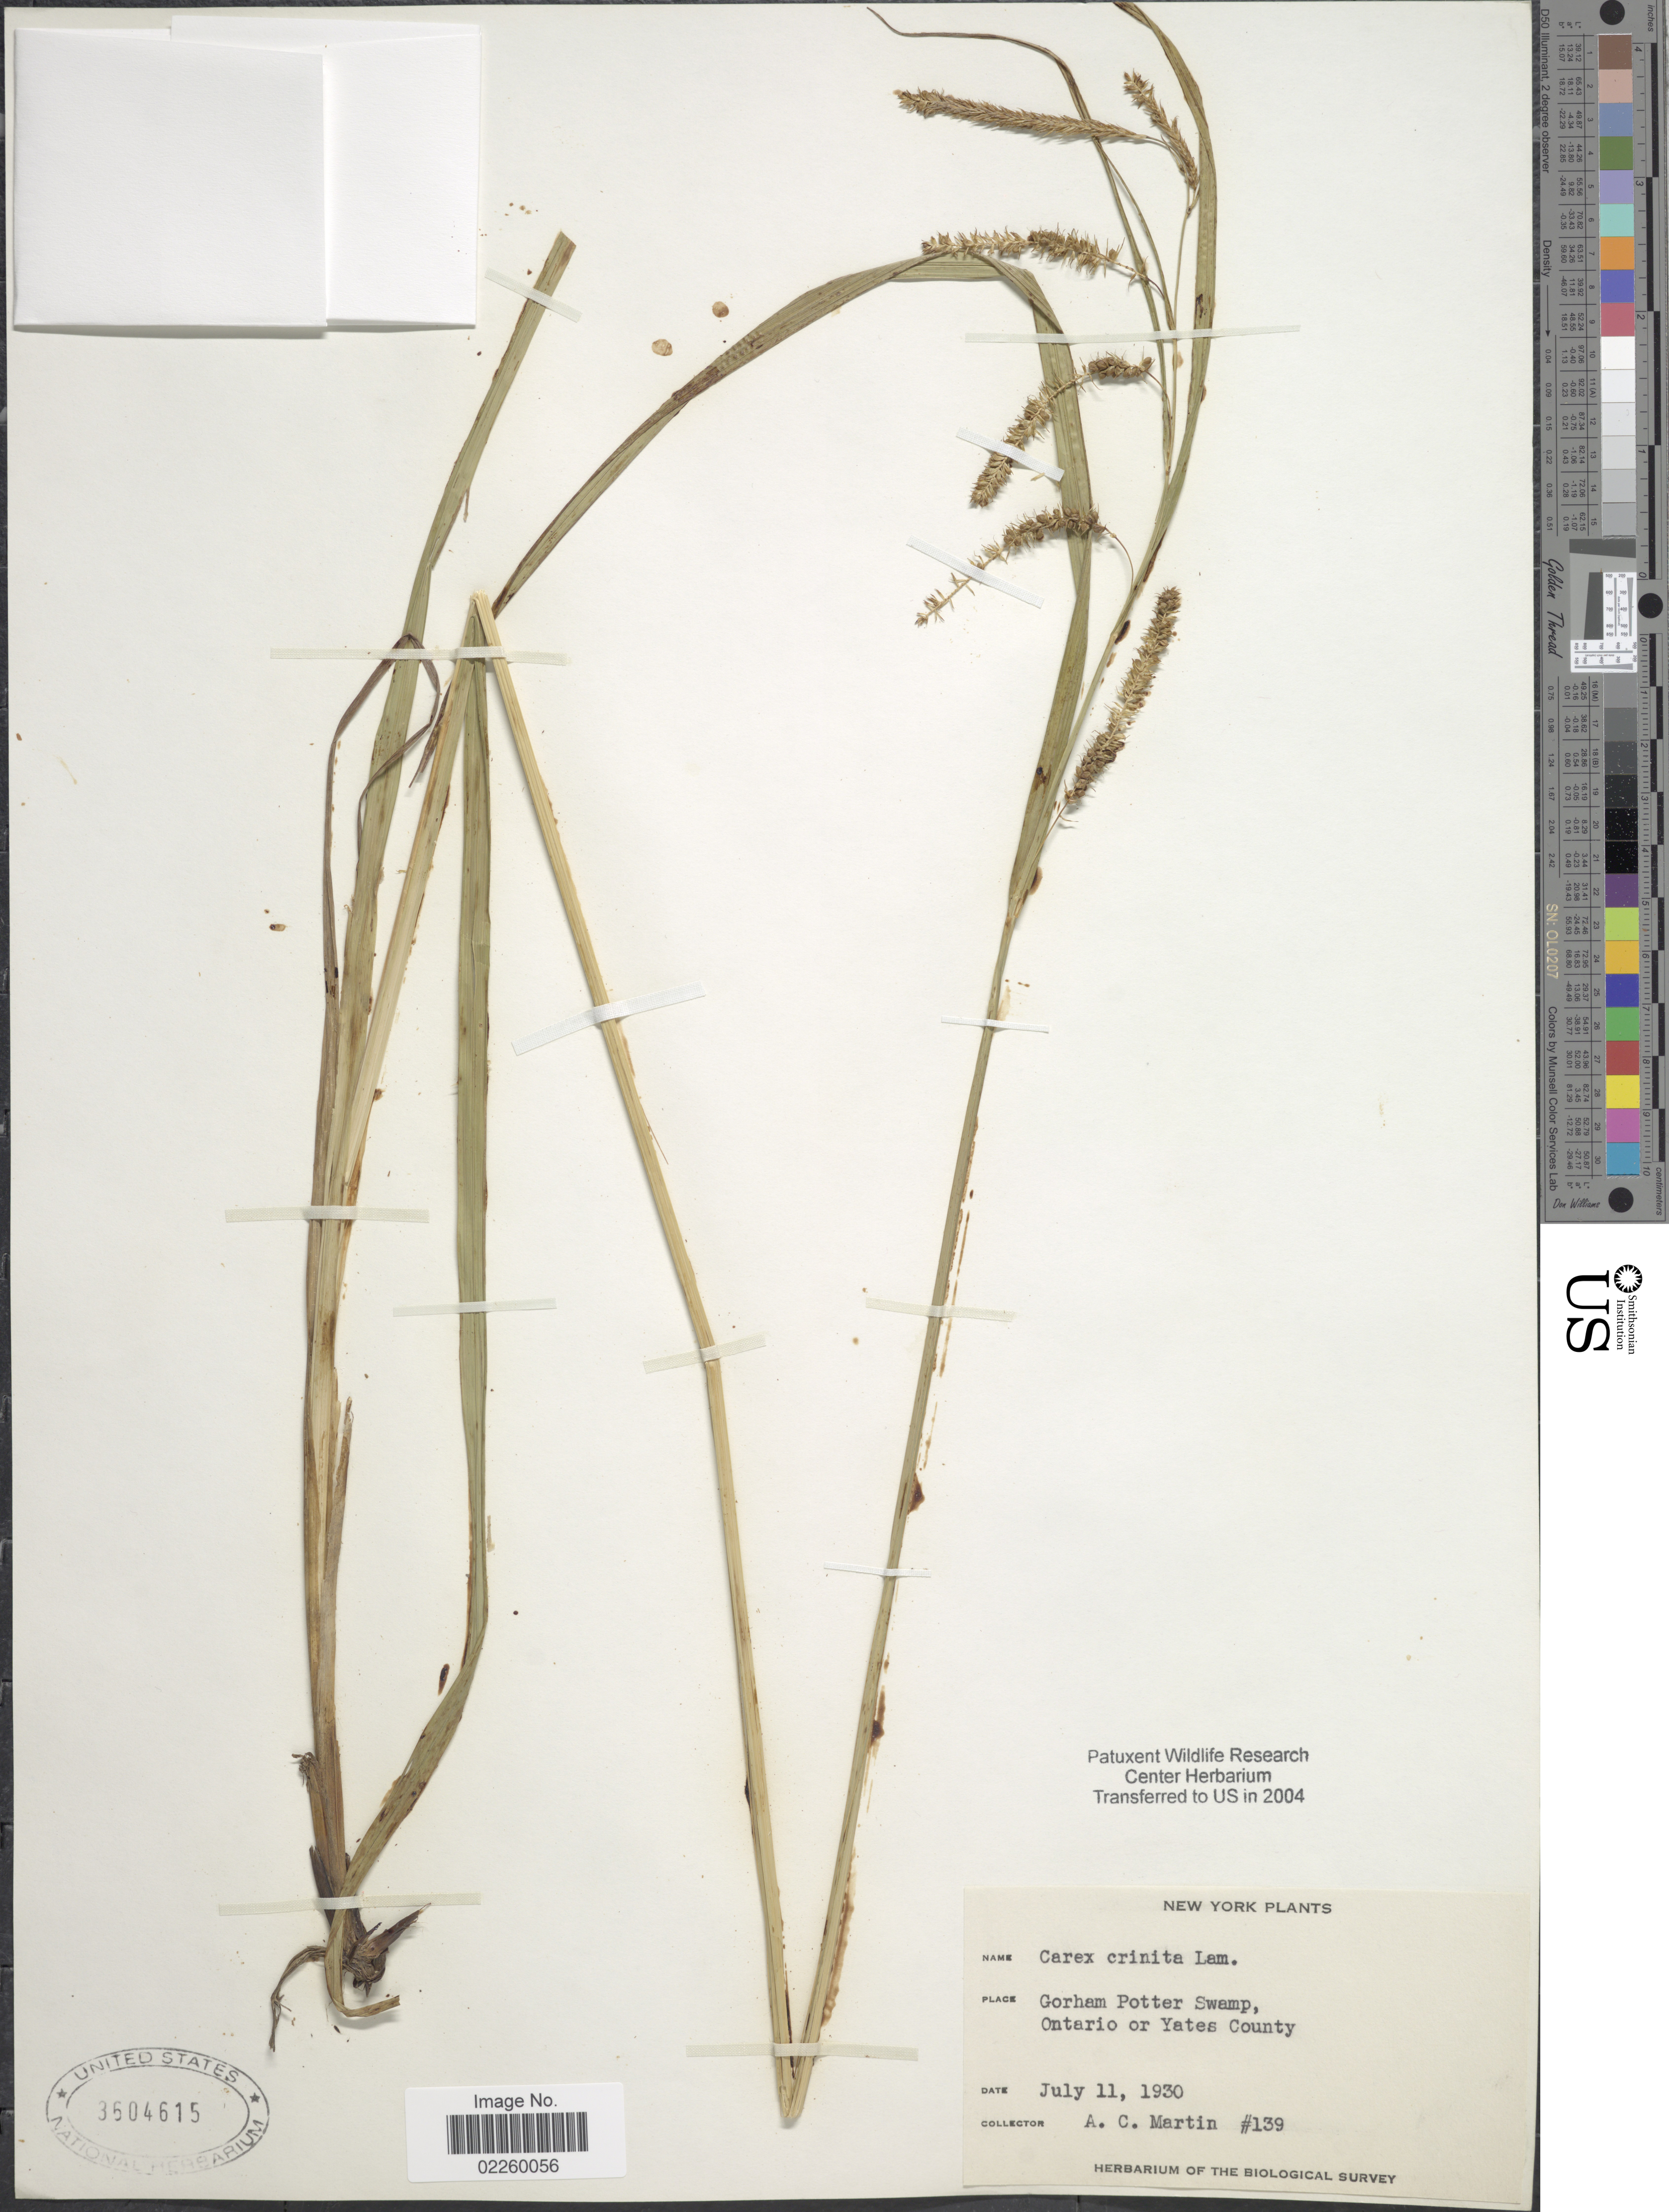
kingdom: Plantae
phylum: Tracheophyta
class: Liliopsida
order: Poales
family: Cyperaceae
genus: Carex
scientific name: Carex crinita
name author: Lam.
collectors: A. C. Martin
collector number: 139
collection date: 1930-07-11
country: United States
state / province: New York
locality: Gorham Potter Swamp, Ontario or Yates County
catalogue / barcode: US 3604615